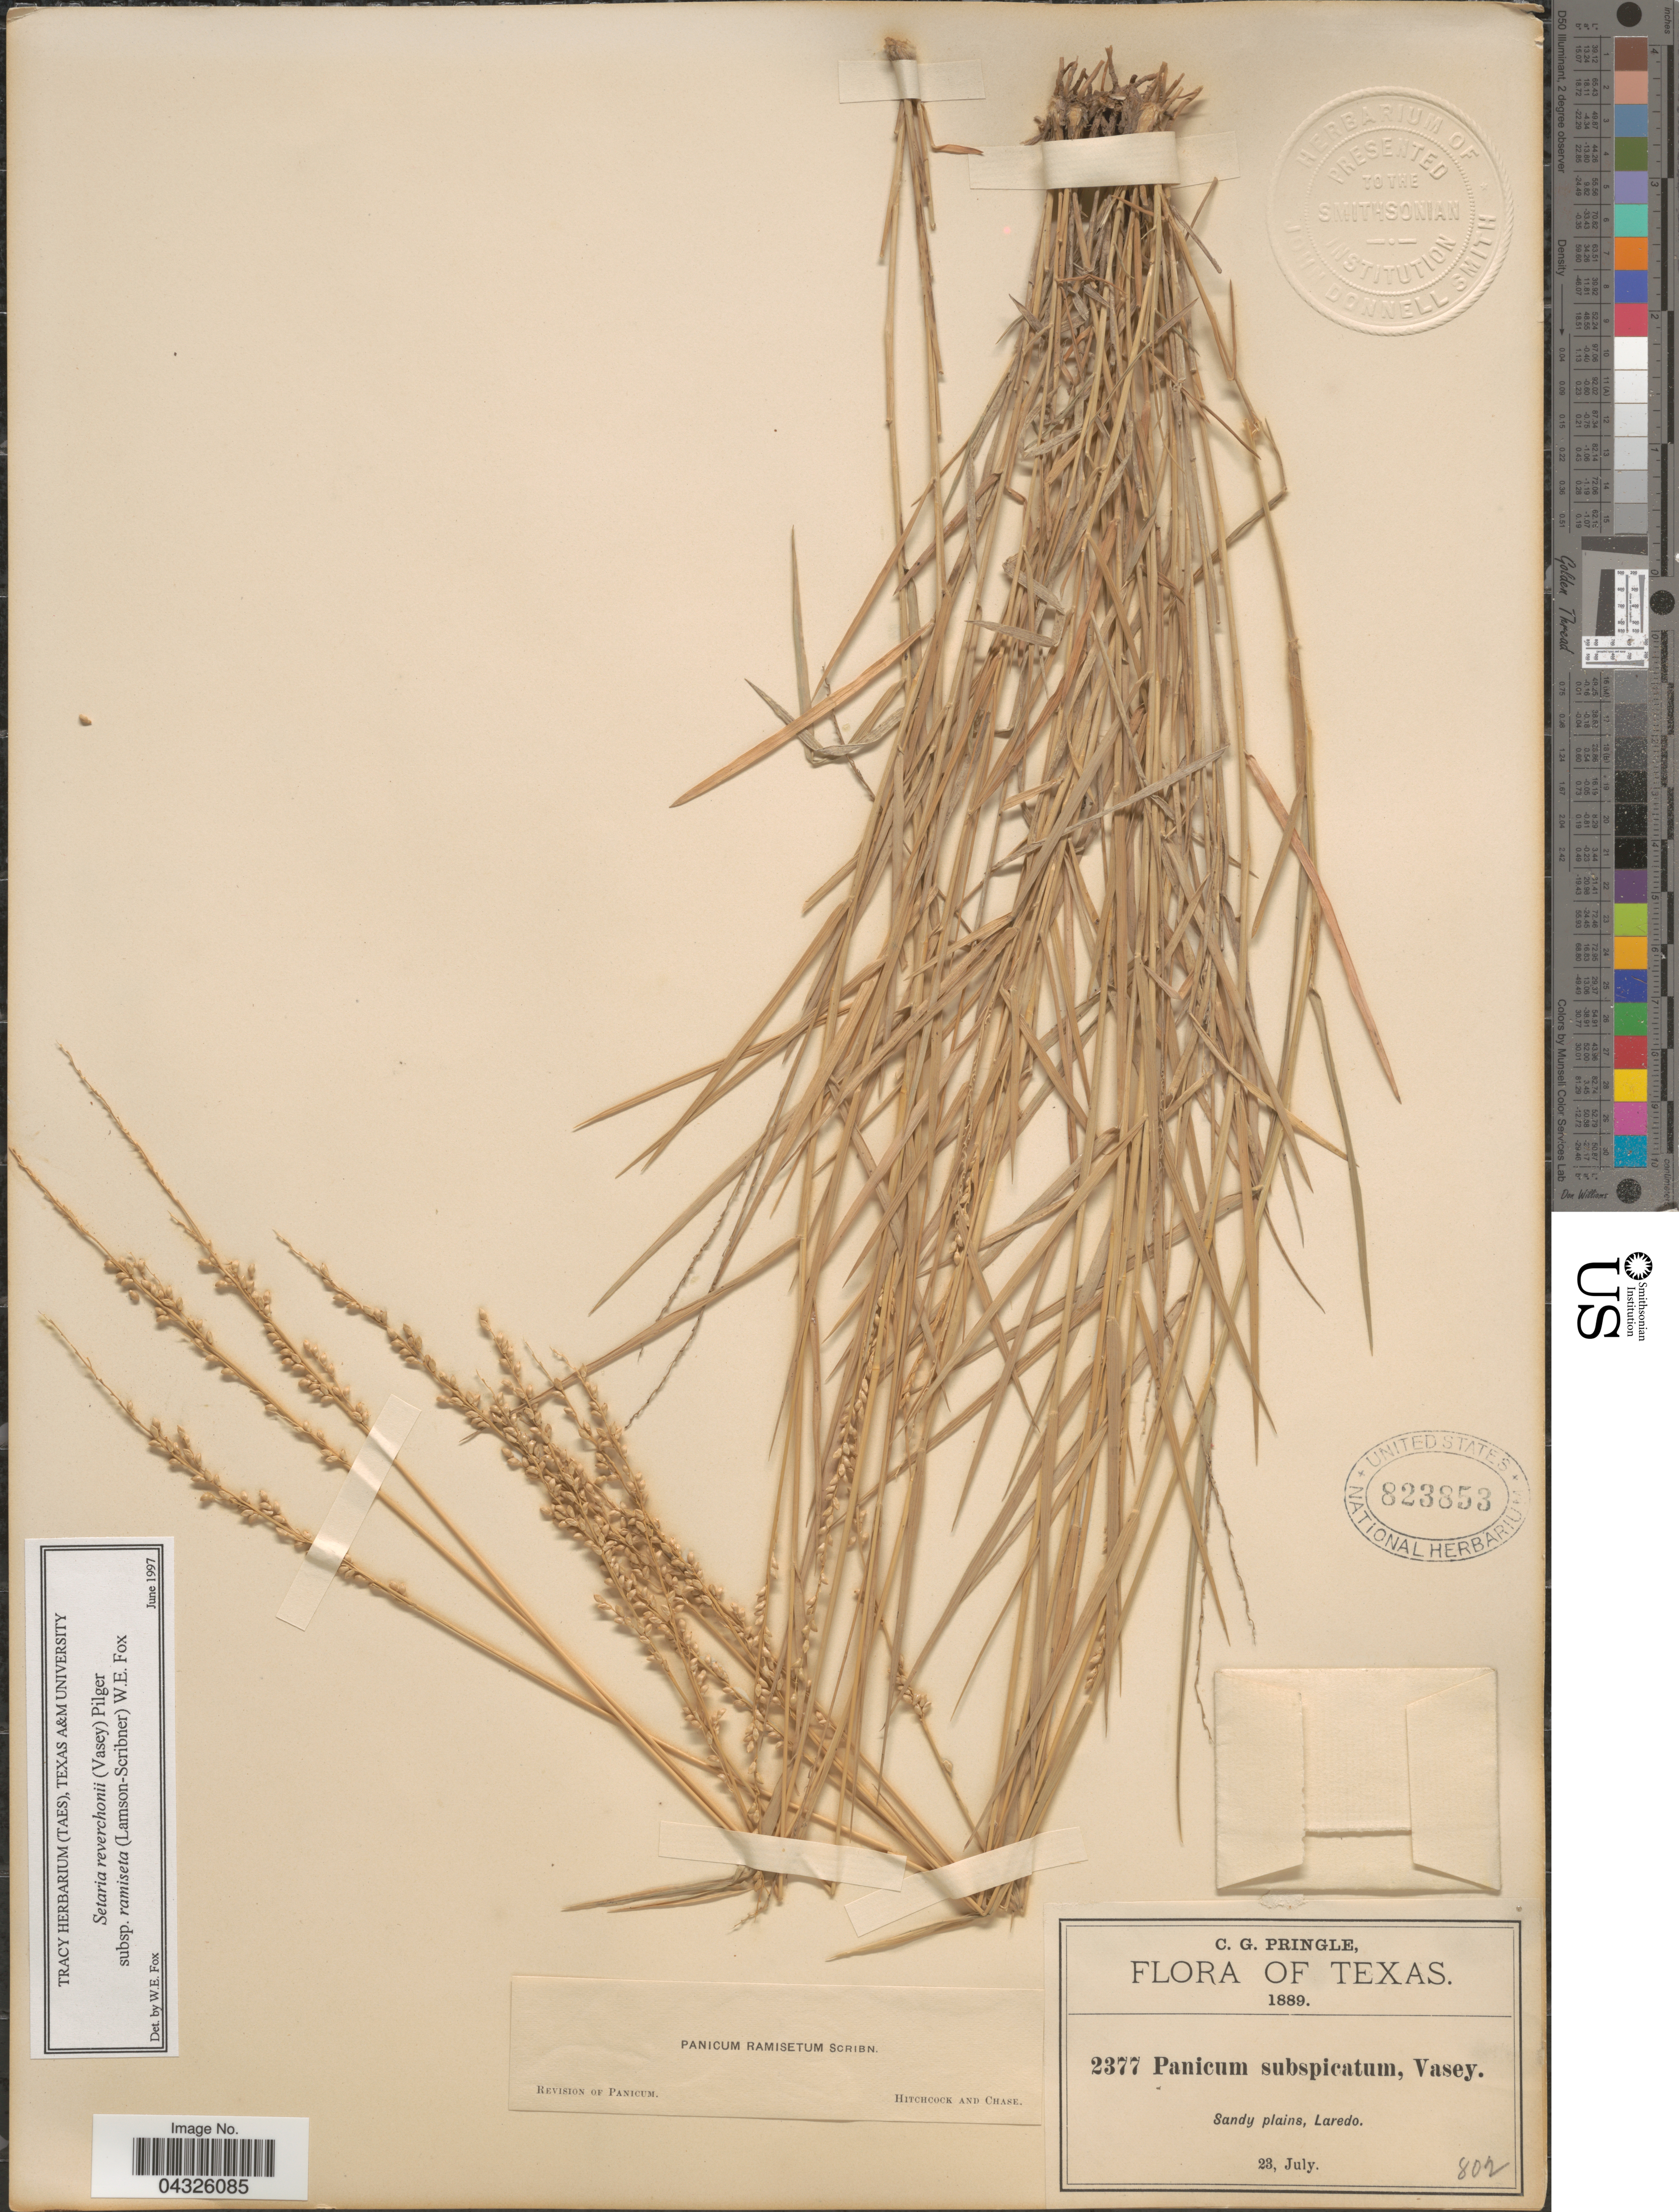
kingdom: Plantae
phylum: Tracheophyta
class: Liliopsida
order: Poales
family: Poaceae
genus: Setaria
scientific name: Setaria reverchonii subsp. ramiseta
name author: (Scribn.) W.E. Fox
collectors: C. G. Pringle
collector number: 2377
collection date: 1889-07-23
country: United States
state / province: Texas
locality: Sandy plains, Laredo.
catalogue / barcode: US 823853